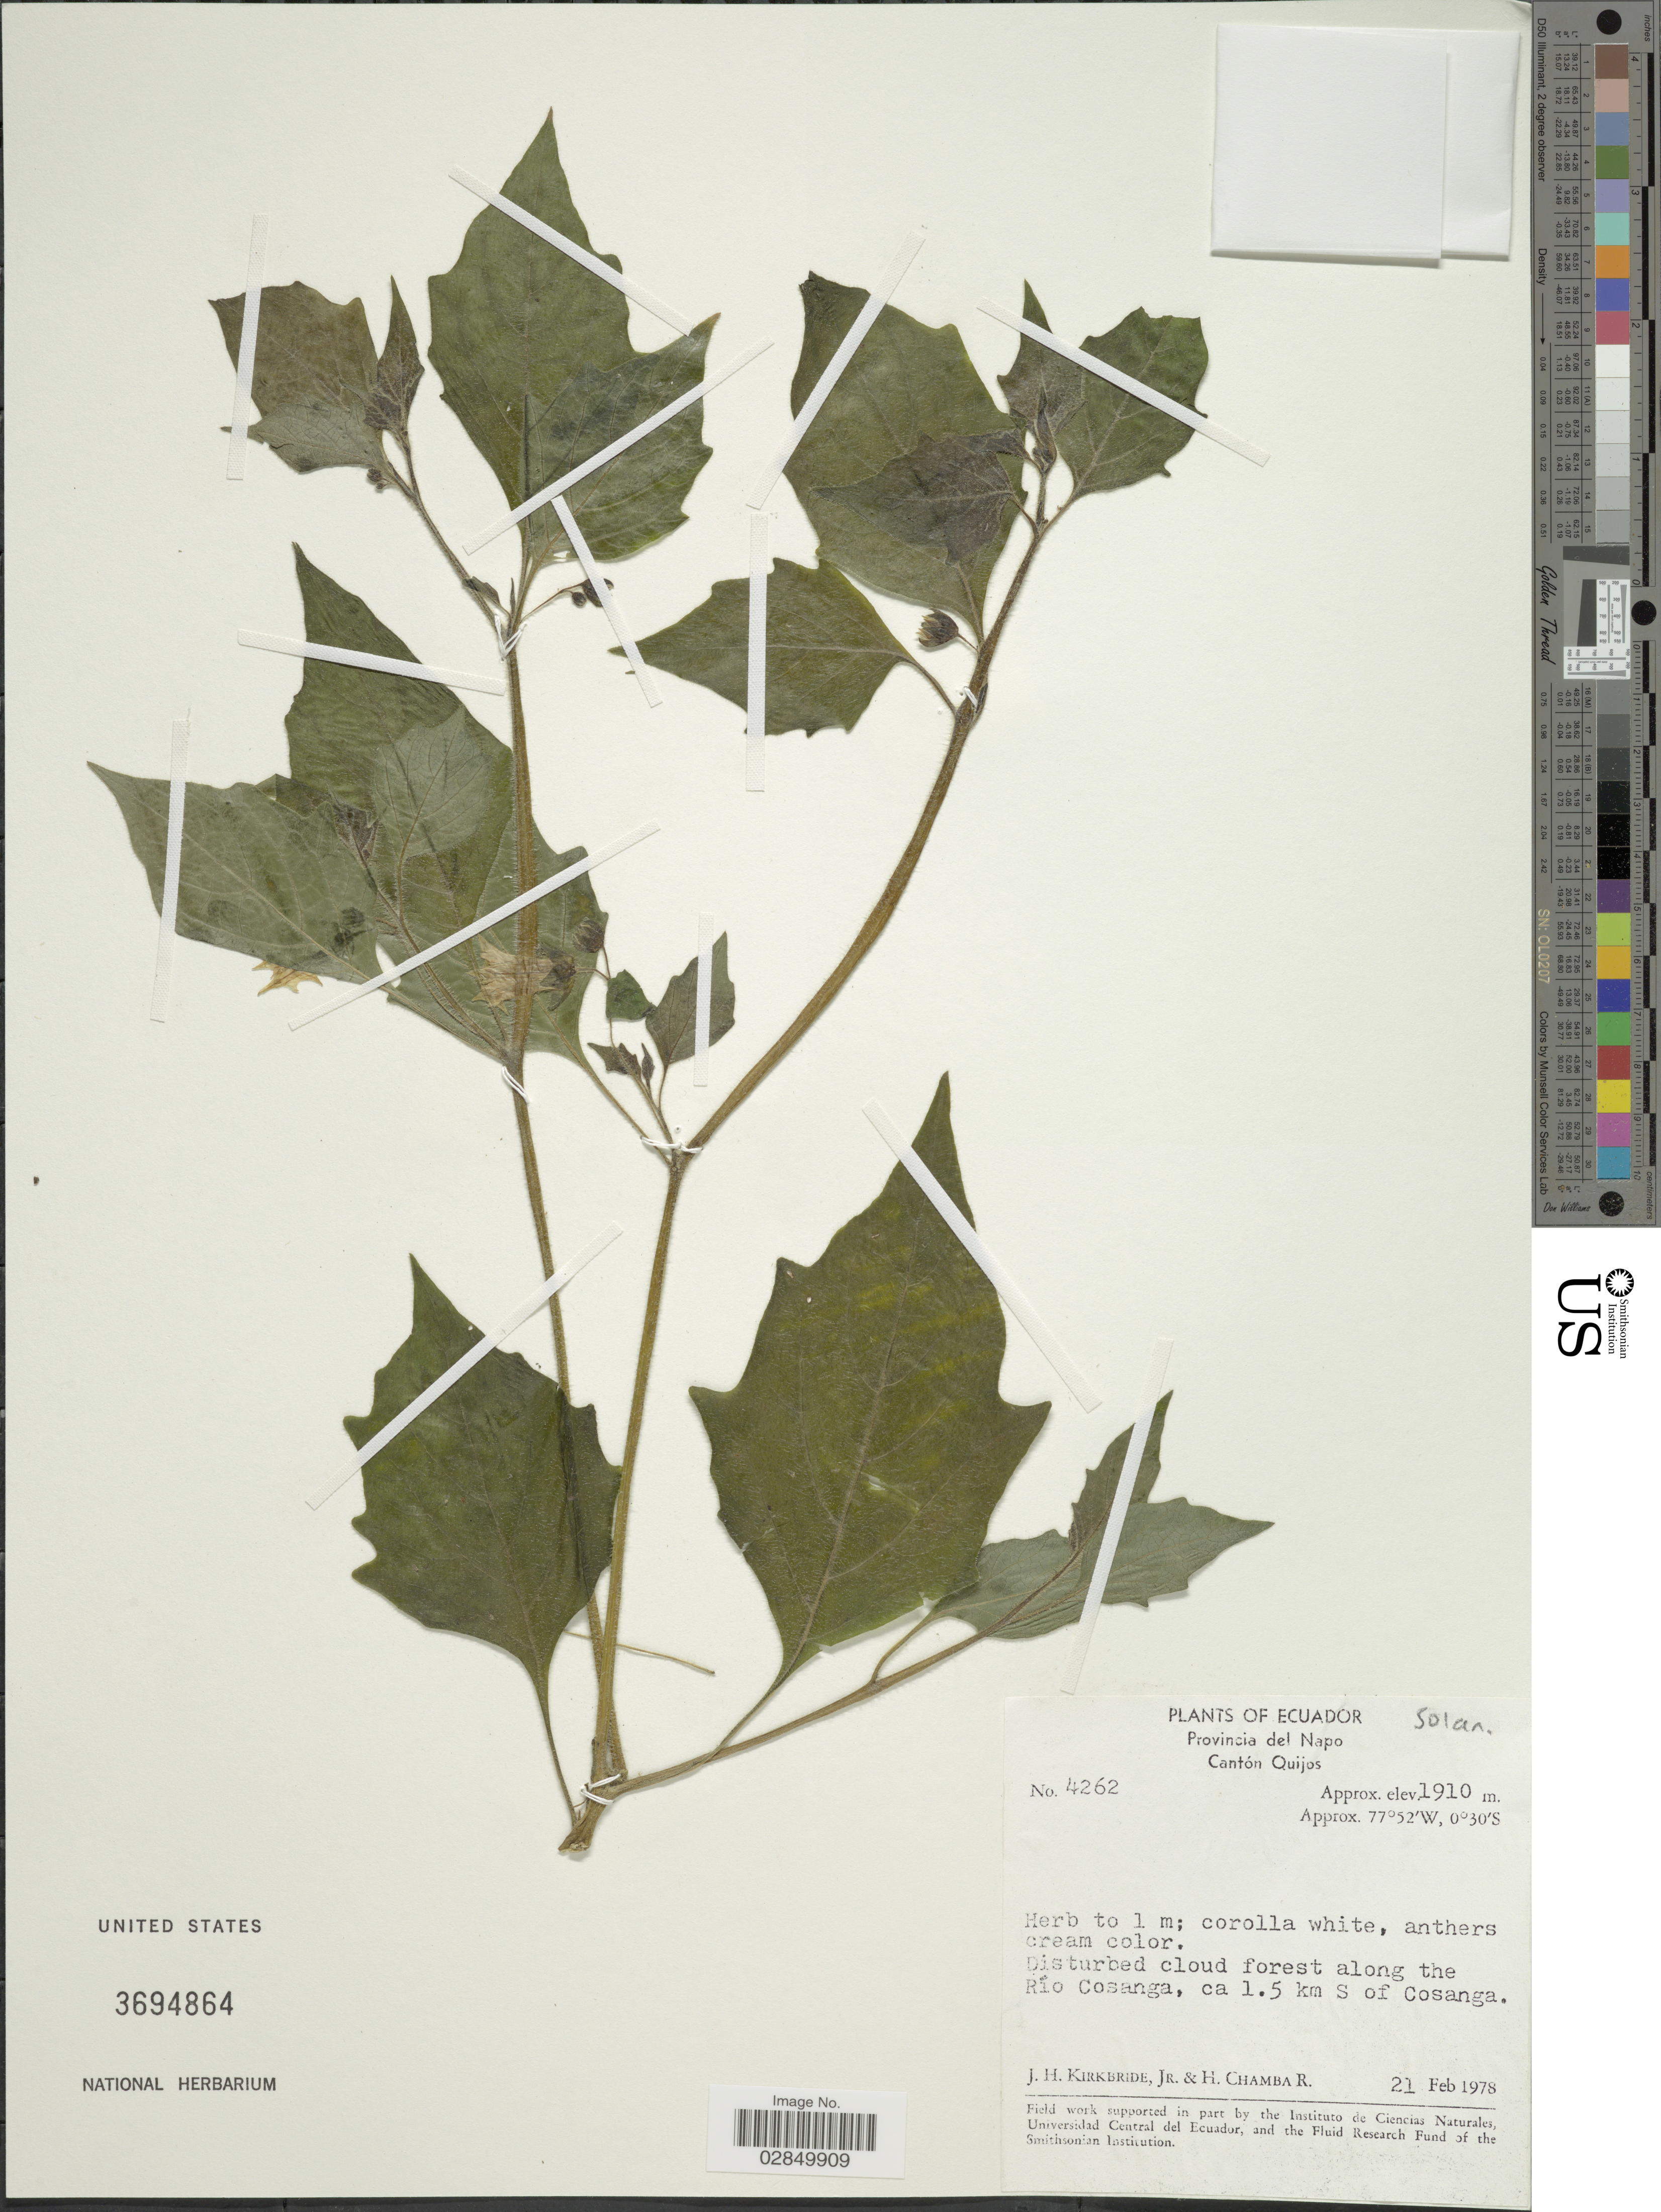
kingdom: Plantae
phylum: Tracheophyta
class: Magnoliopsida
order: Solanales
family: Solanaceae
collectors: J. H. Kirkbride & H. Chamba R.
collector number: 4262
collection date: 1978-02-21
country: Ecuador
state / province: Napo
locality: Cantón Quijos, Disturbed cloud forest along the Río Cosanga, ca. 1.5 km S of Cosanga.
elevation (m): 1910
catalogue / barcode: US 3694864